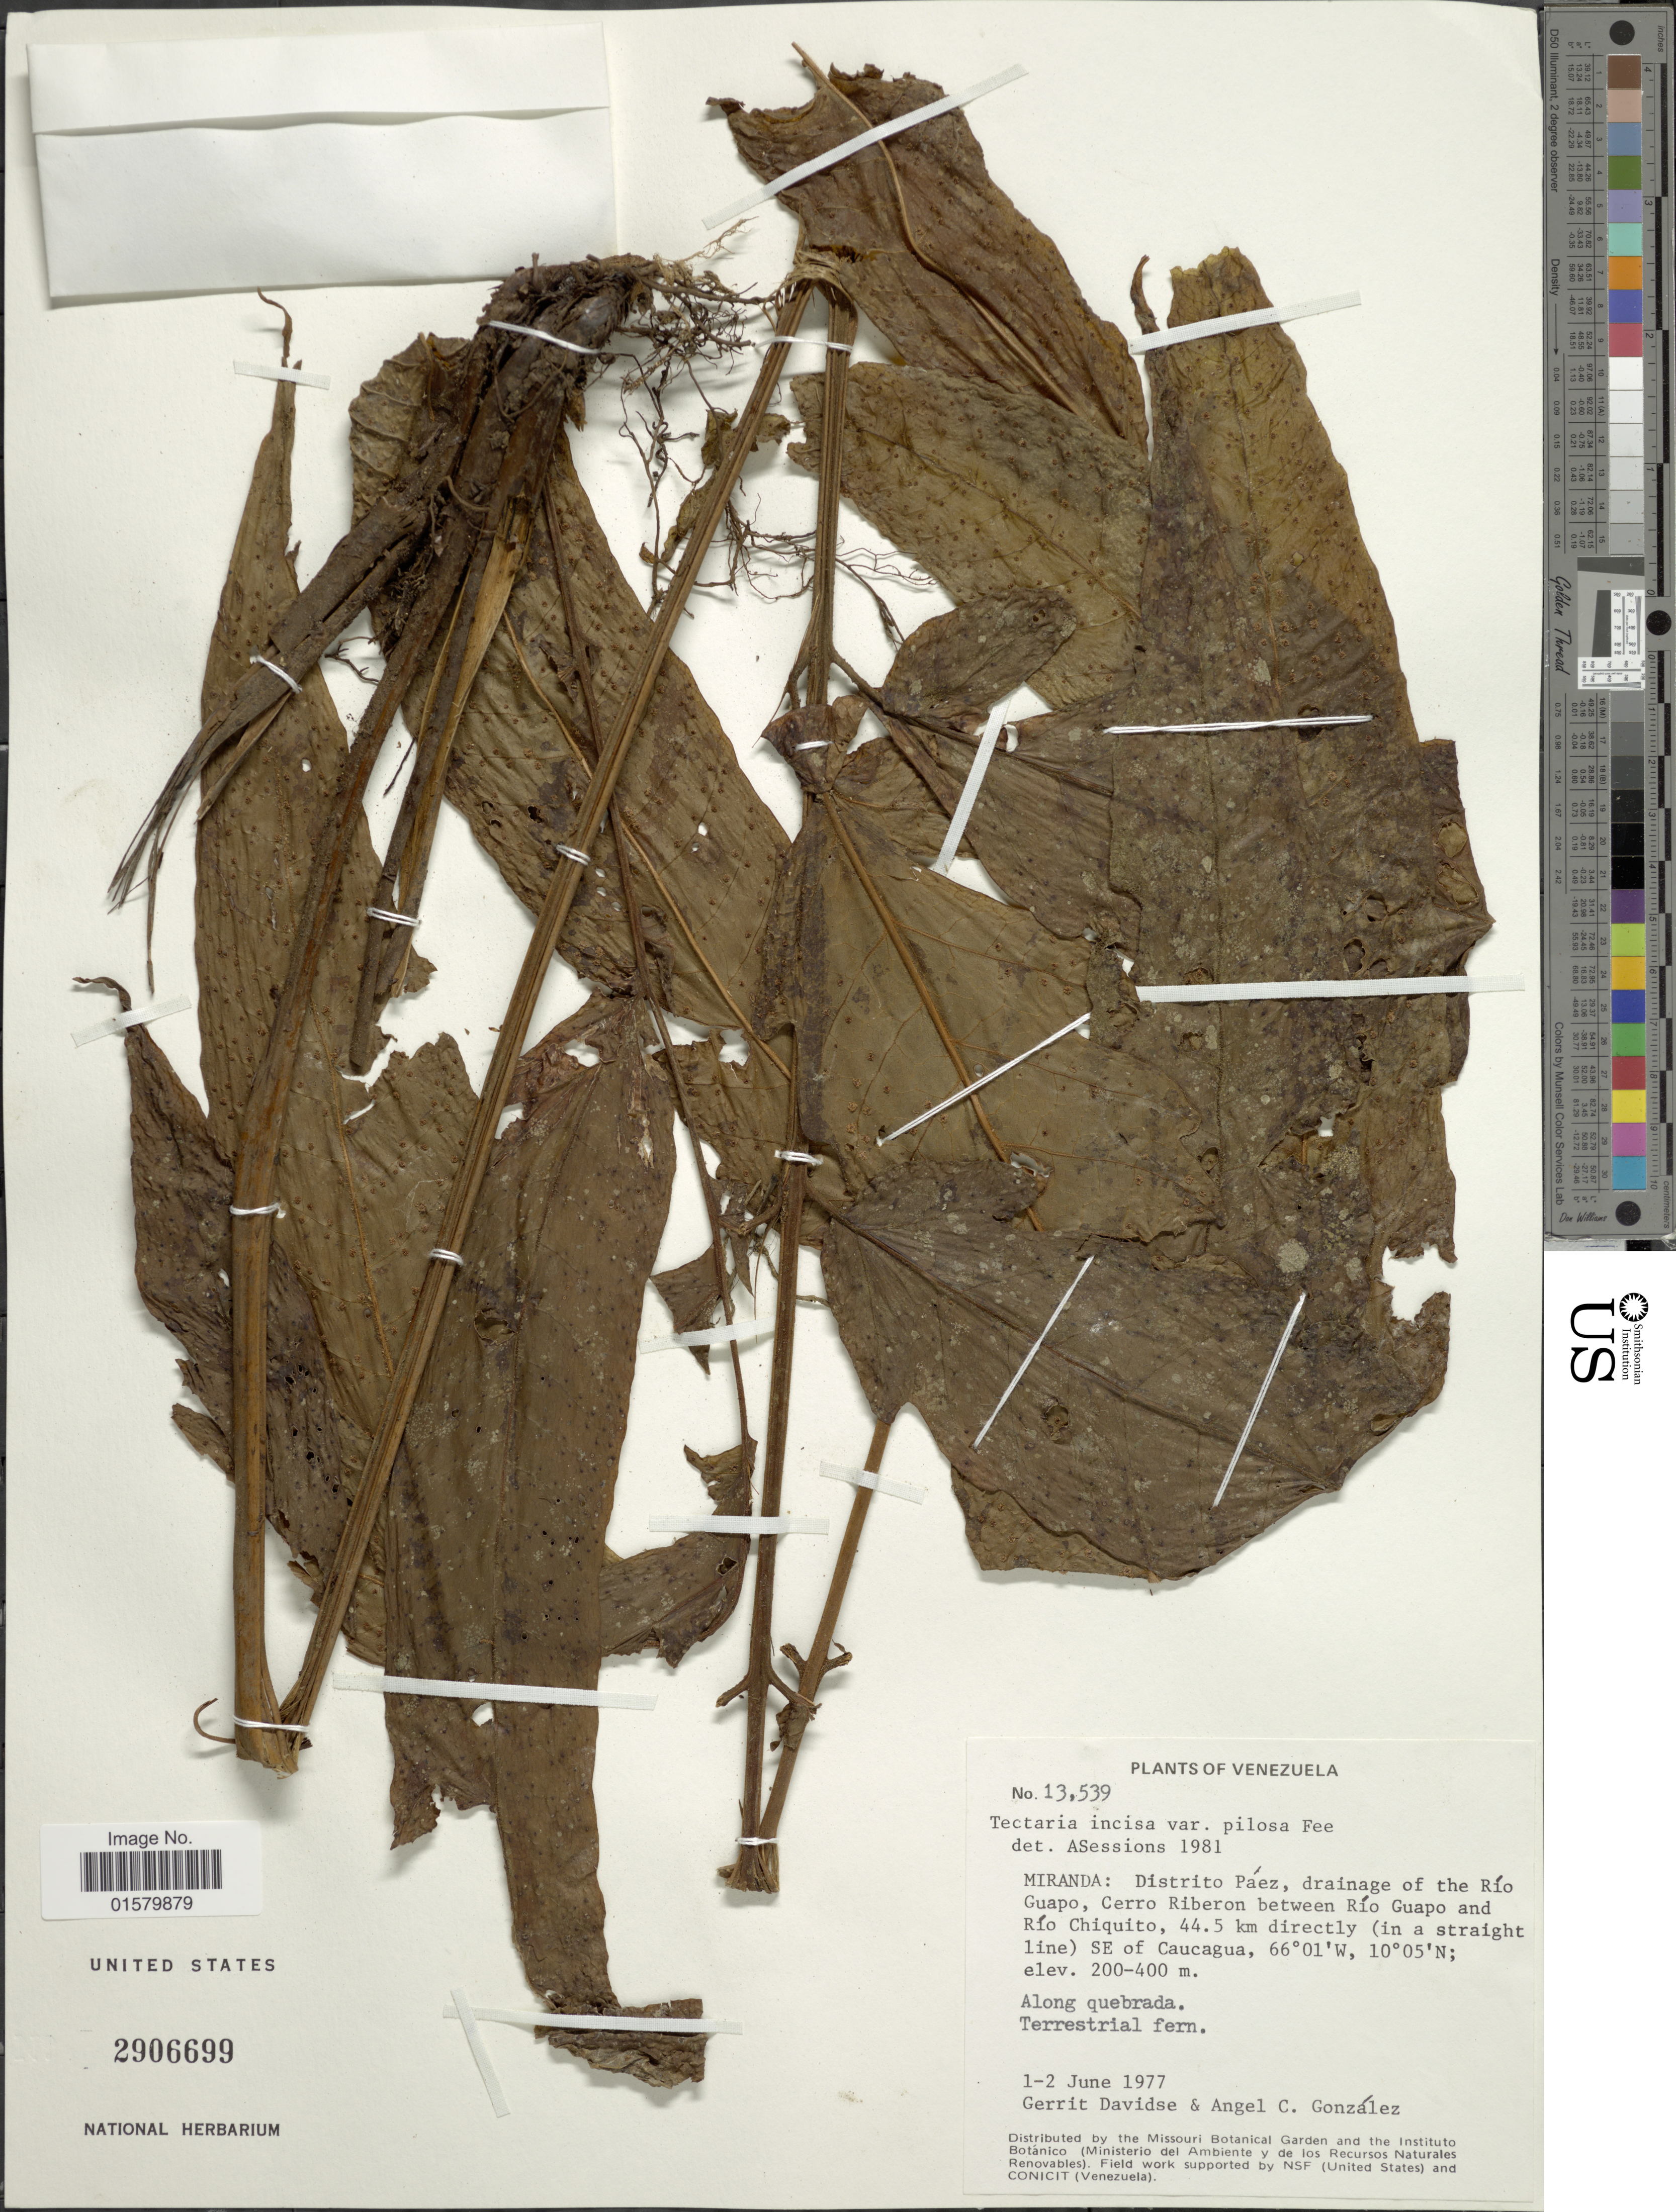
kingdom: Plantae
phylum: Tracheophyta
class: Polypodiopsida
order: Polypodiales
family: Tectariaceae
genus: Tectaria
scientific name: Tectaria pilosa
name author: (Fée) Maxon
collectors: G. Davidse & A. C. González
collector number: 13539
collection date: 1977-06-01/1977-06-02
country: Venezuela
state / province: Miranda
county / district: Páez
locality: Drainage of the Rio Guapo, Cerro Riberon between Rio Guapo and Rio Chiquito, 44.5 km directly (in a straight line) SE of Caucagua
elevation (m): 200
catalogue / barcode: US 2906699